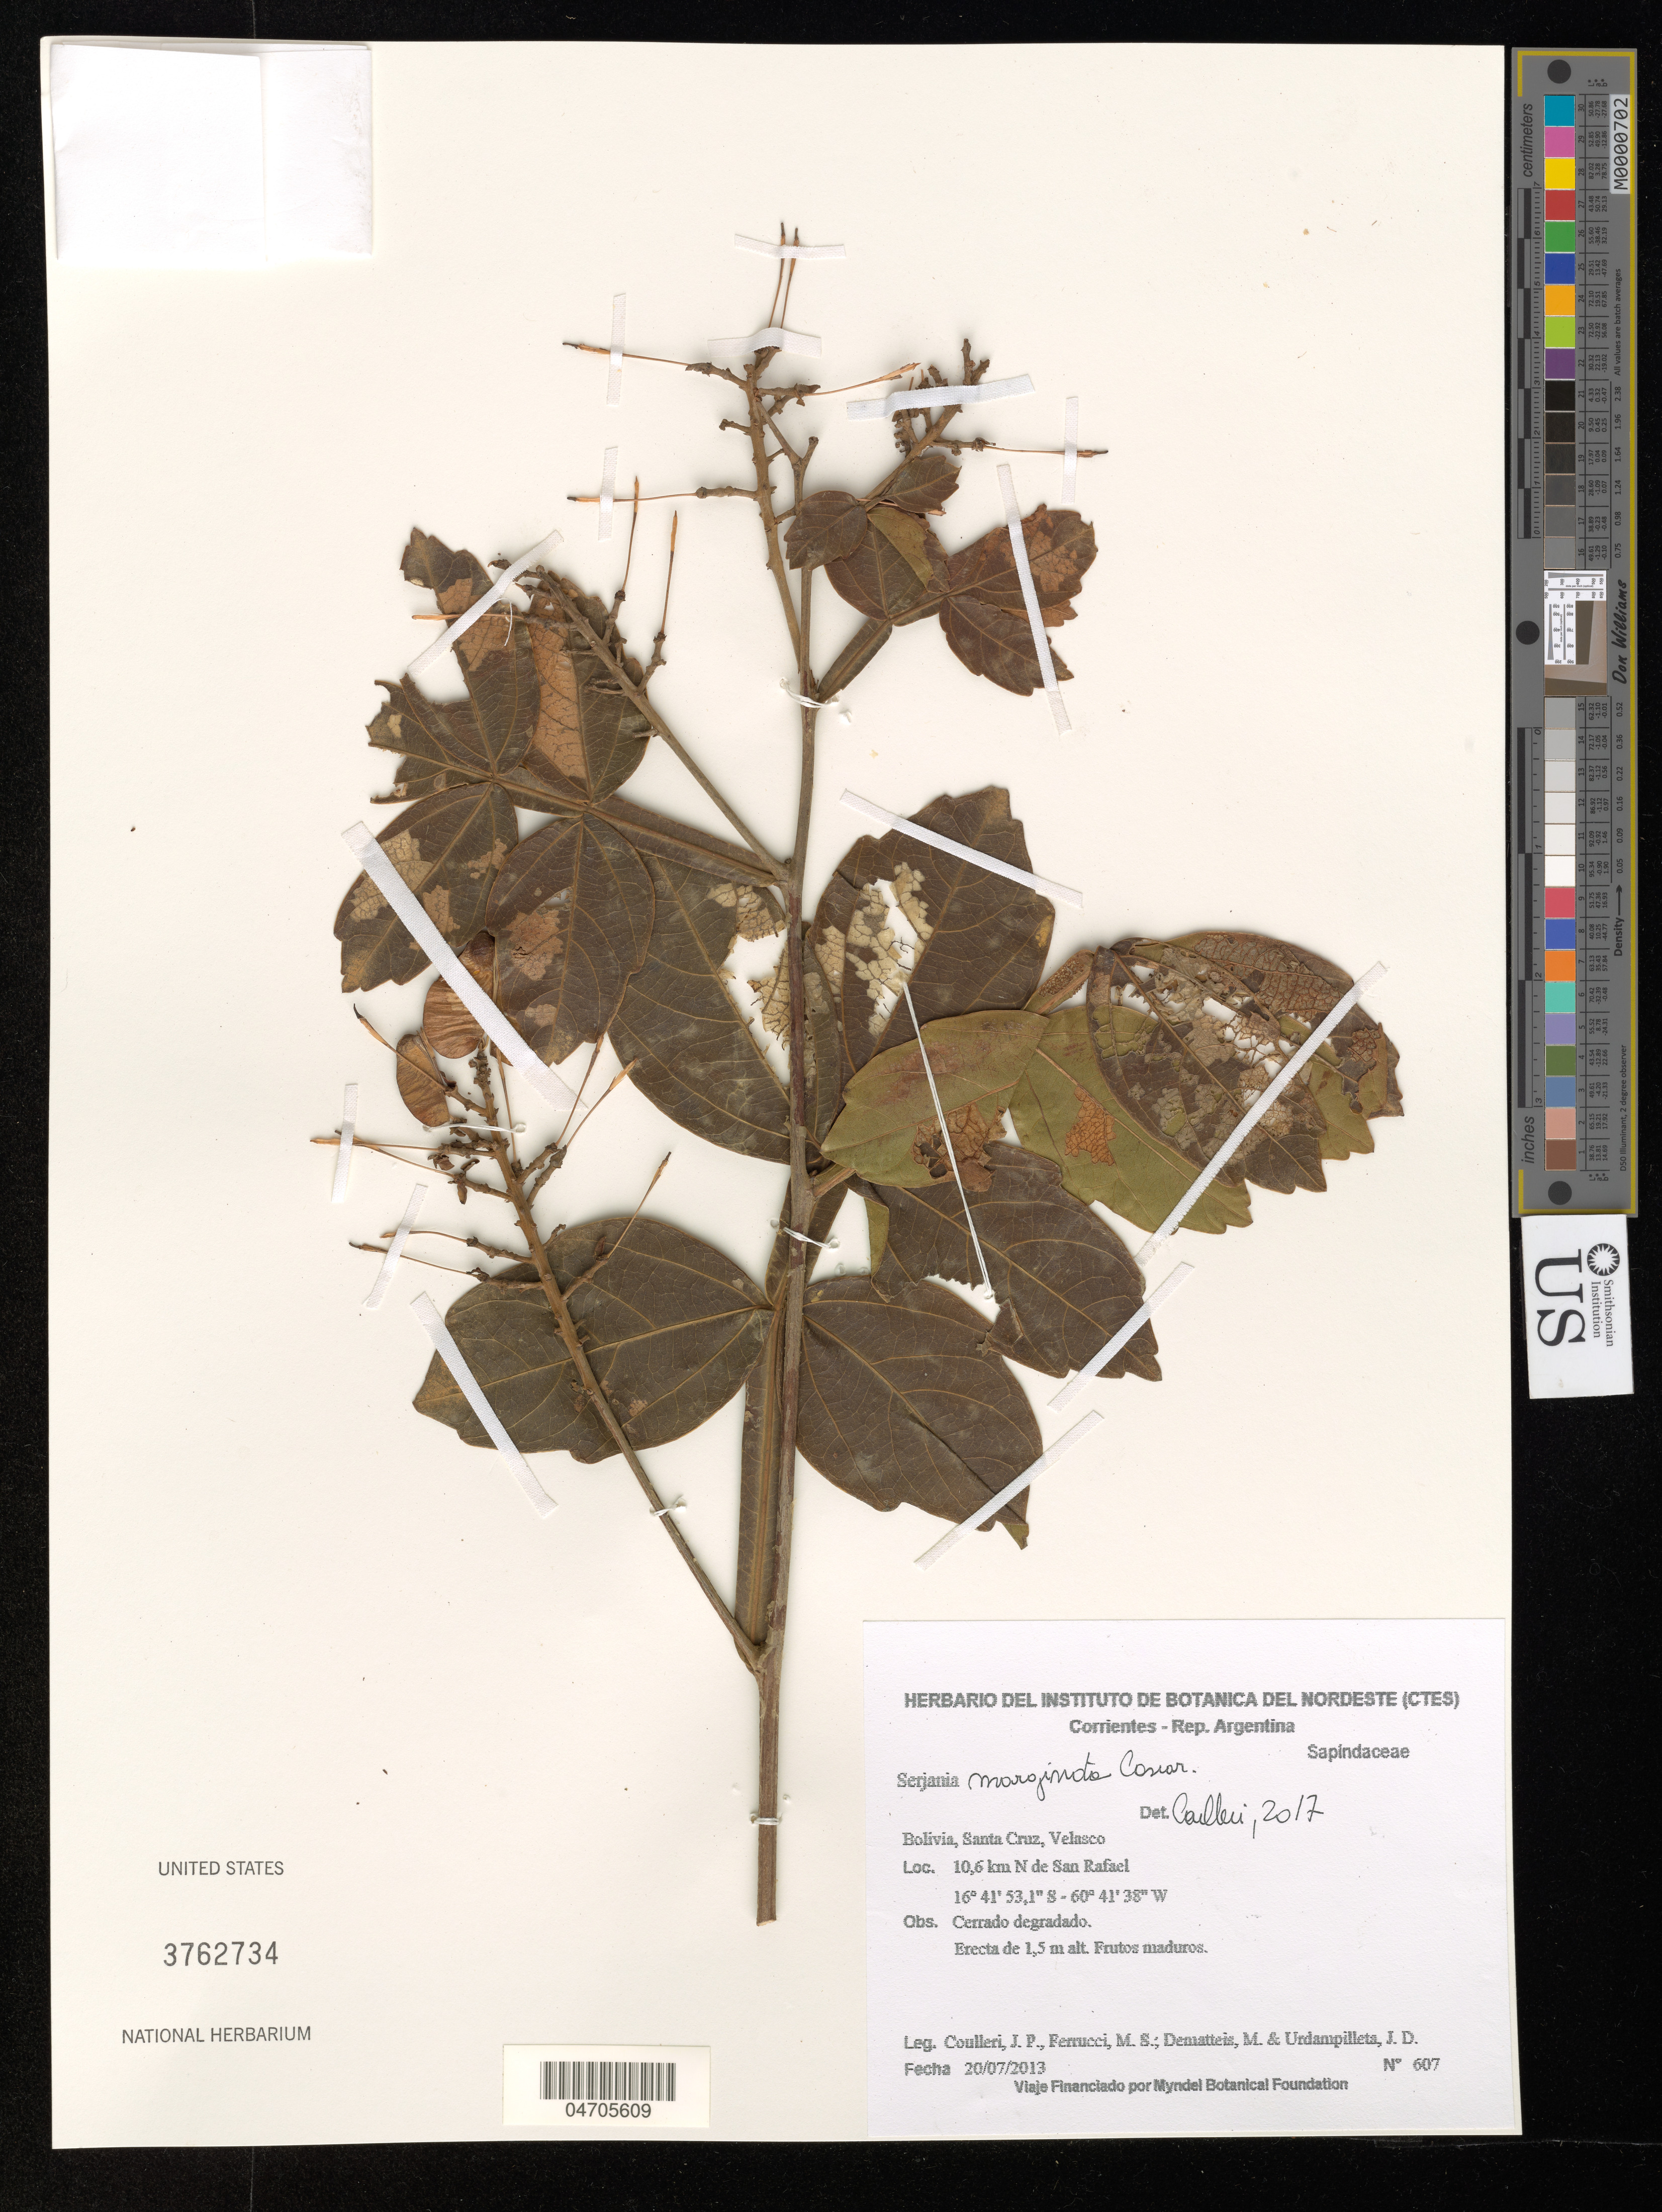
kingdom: Plantae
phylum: Tracheophyta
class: Magnoliopsida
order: Sapindales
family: Sapindaceae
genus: Serjania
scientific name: Serjania marginata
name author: Casar.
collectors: J. Coulleri, M. S. Ferrucci, M. Dematteis & J. Urdampilleta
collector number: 607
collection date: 2013-07-20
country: Bolivia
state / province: Santa Cruz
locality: Velasco. 10,6 km N de San Rafael.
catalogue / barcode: US 3762734